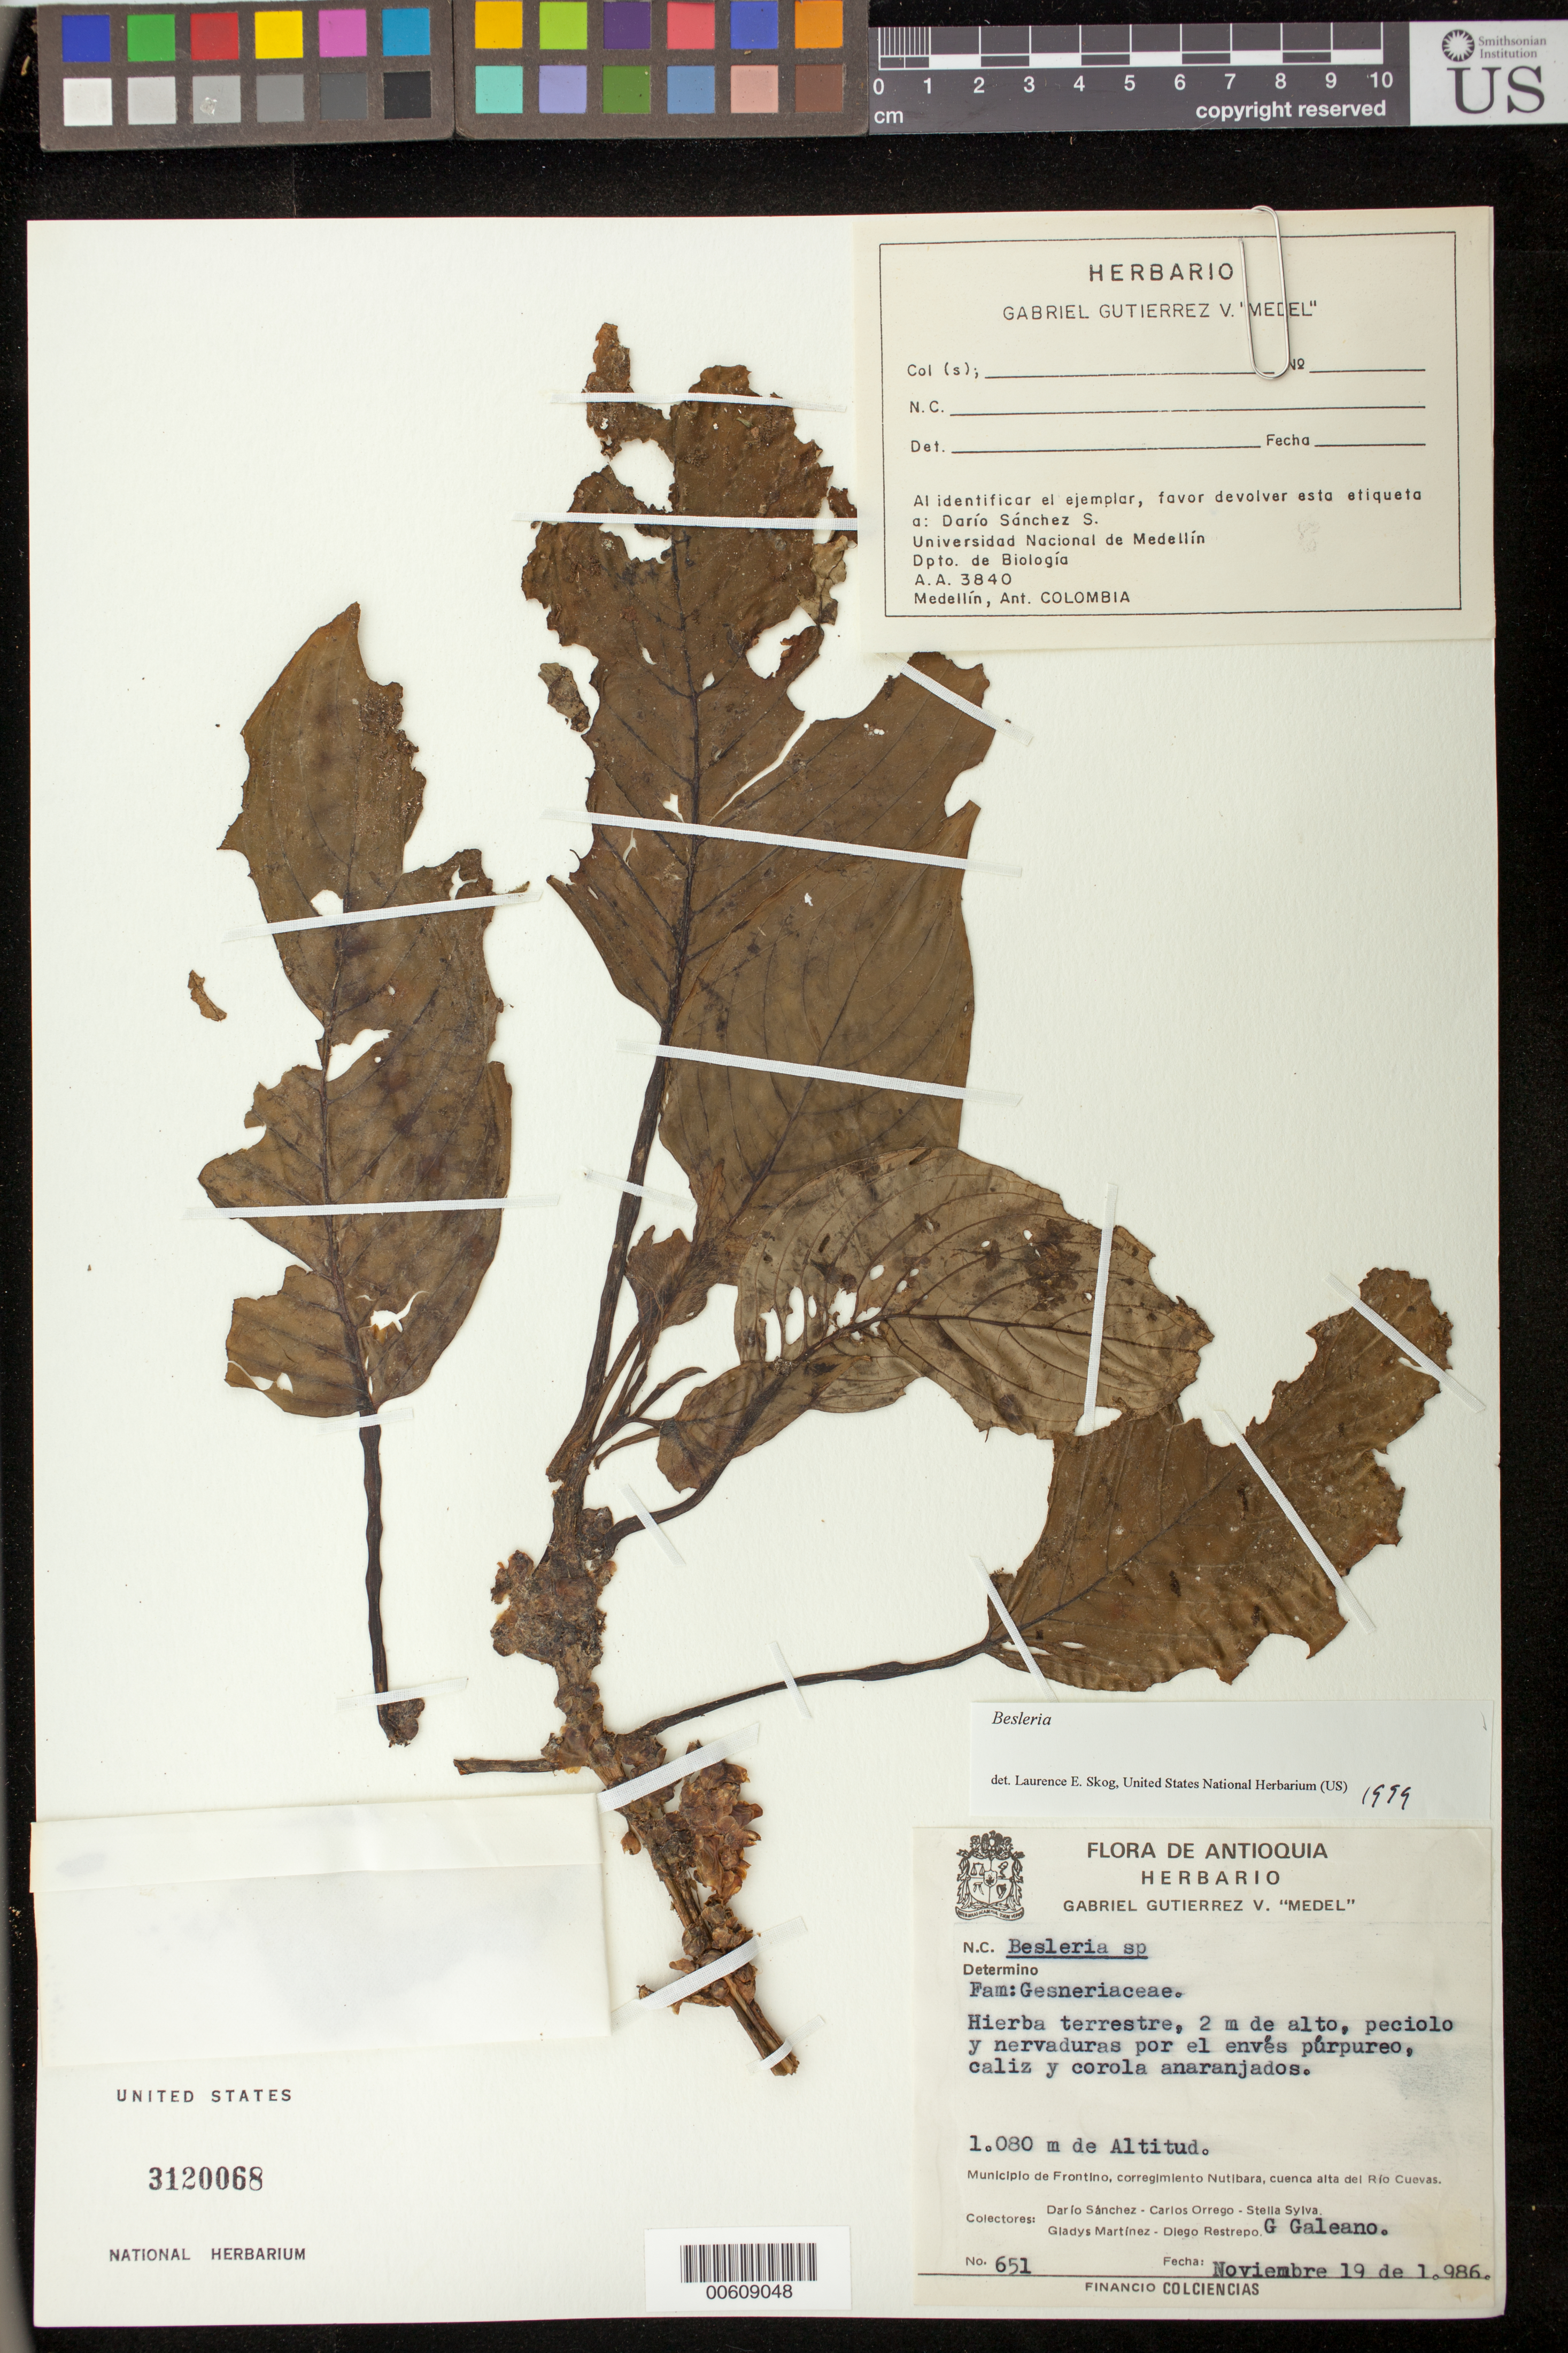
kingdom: Plantae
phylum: Tracheophyta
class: Magnoliopsida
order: Lamiales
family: Gesneriaceae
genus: Besleria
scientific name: Besleria sp.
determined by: Skog, Laurence E.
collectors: D. Sanchez, C. Orrego, S. Sylva, G. Martínez, D. Restrepo & G. A. Galeano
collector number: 651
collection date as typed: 19 Nov 1986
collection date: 1986-11-19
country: Colombia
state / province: Antioquia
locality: Mpio. de Frontino; corregimiento Nutibara, cuenca alta del Río Cuevas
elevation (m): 1080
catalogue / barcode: US 3120068